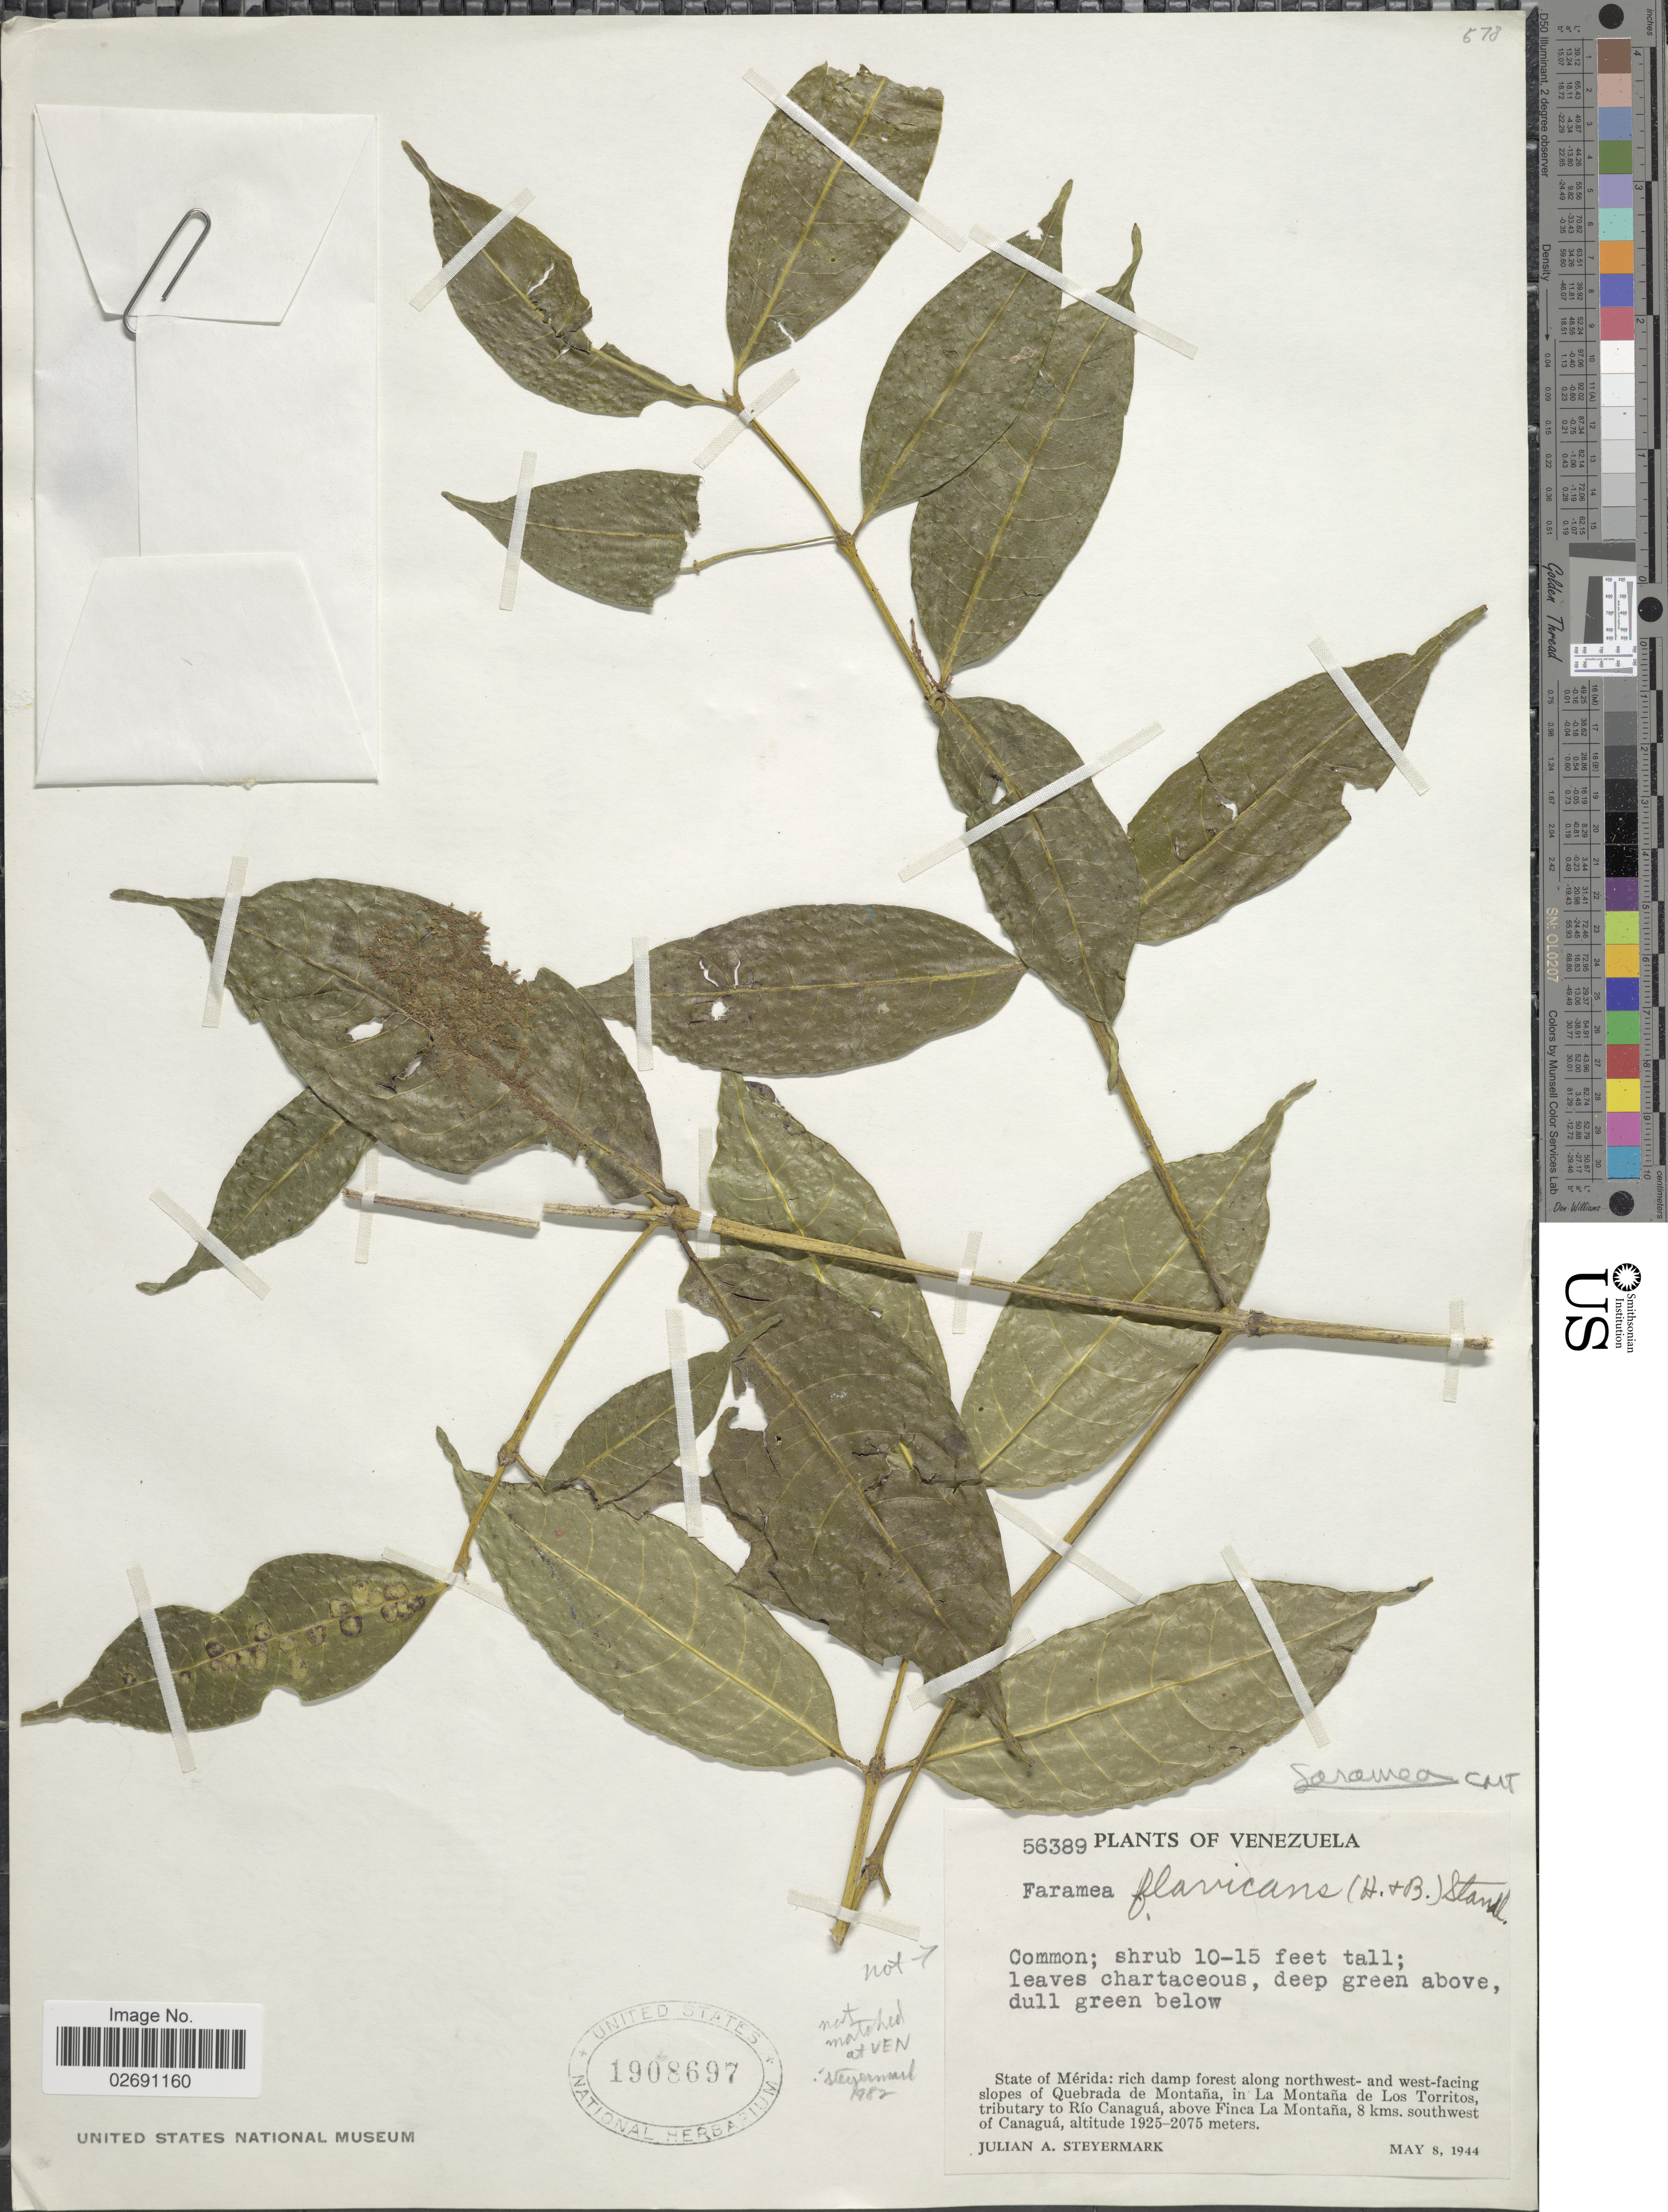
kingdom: Plantae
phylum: Tracheophyta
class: Magnoliopsida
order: Gentianales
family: Rubiaceae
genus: Faramea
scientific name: Faramea sp.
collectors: J. Steyermark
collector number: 56389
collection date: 1944-05-08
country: Venezuela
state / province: Mérida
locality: Rich damp forest along northwest-and west-facing slopes of Quebrada de Montana, in La Montana de Los Torritos, tributary to Rio Canagua, above Finca La Montana, 8 kms. southwest of Canagua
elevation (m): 1925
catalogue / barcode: US 1908697